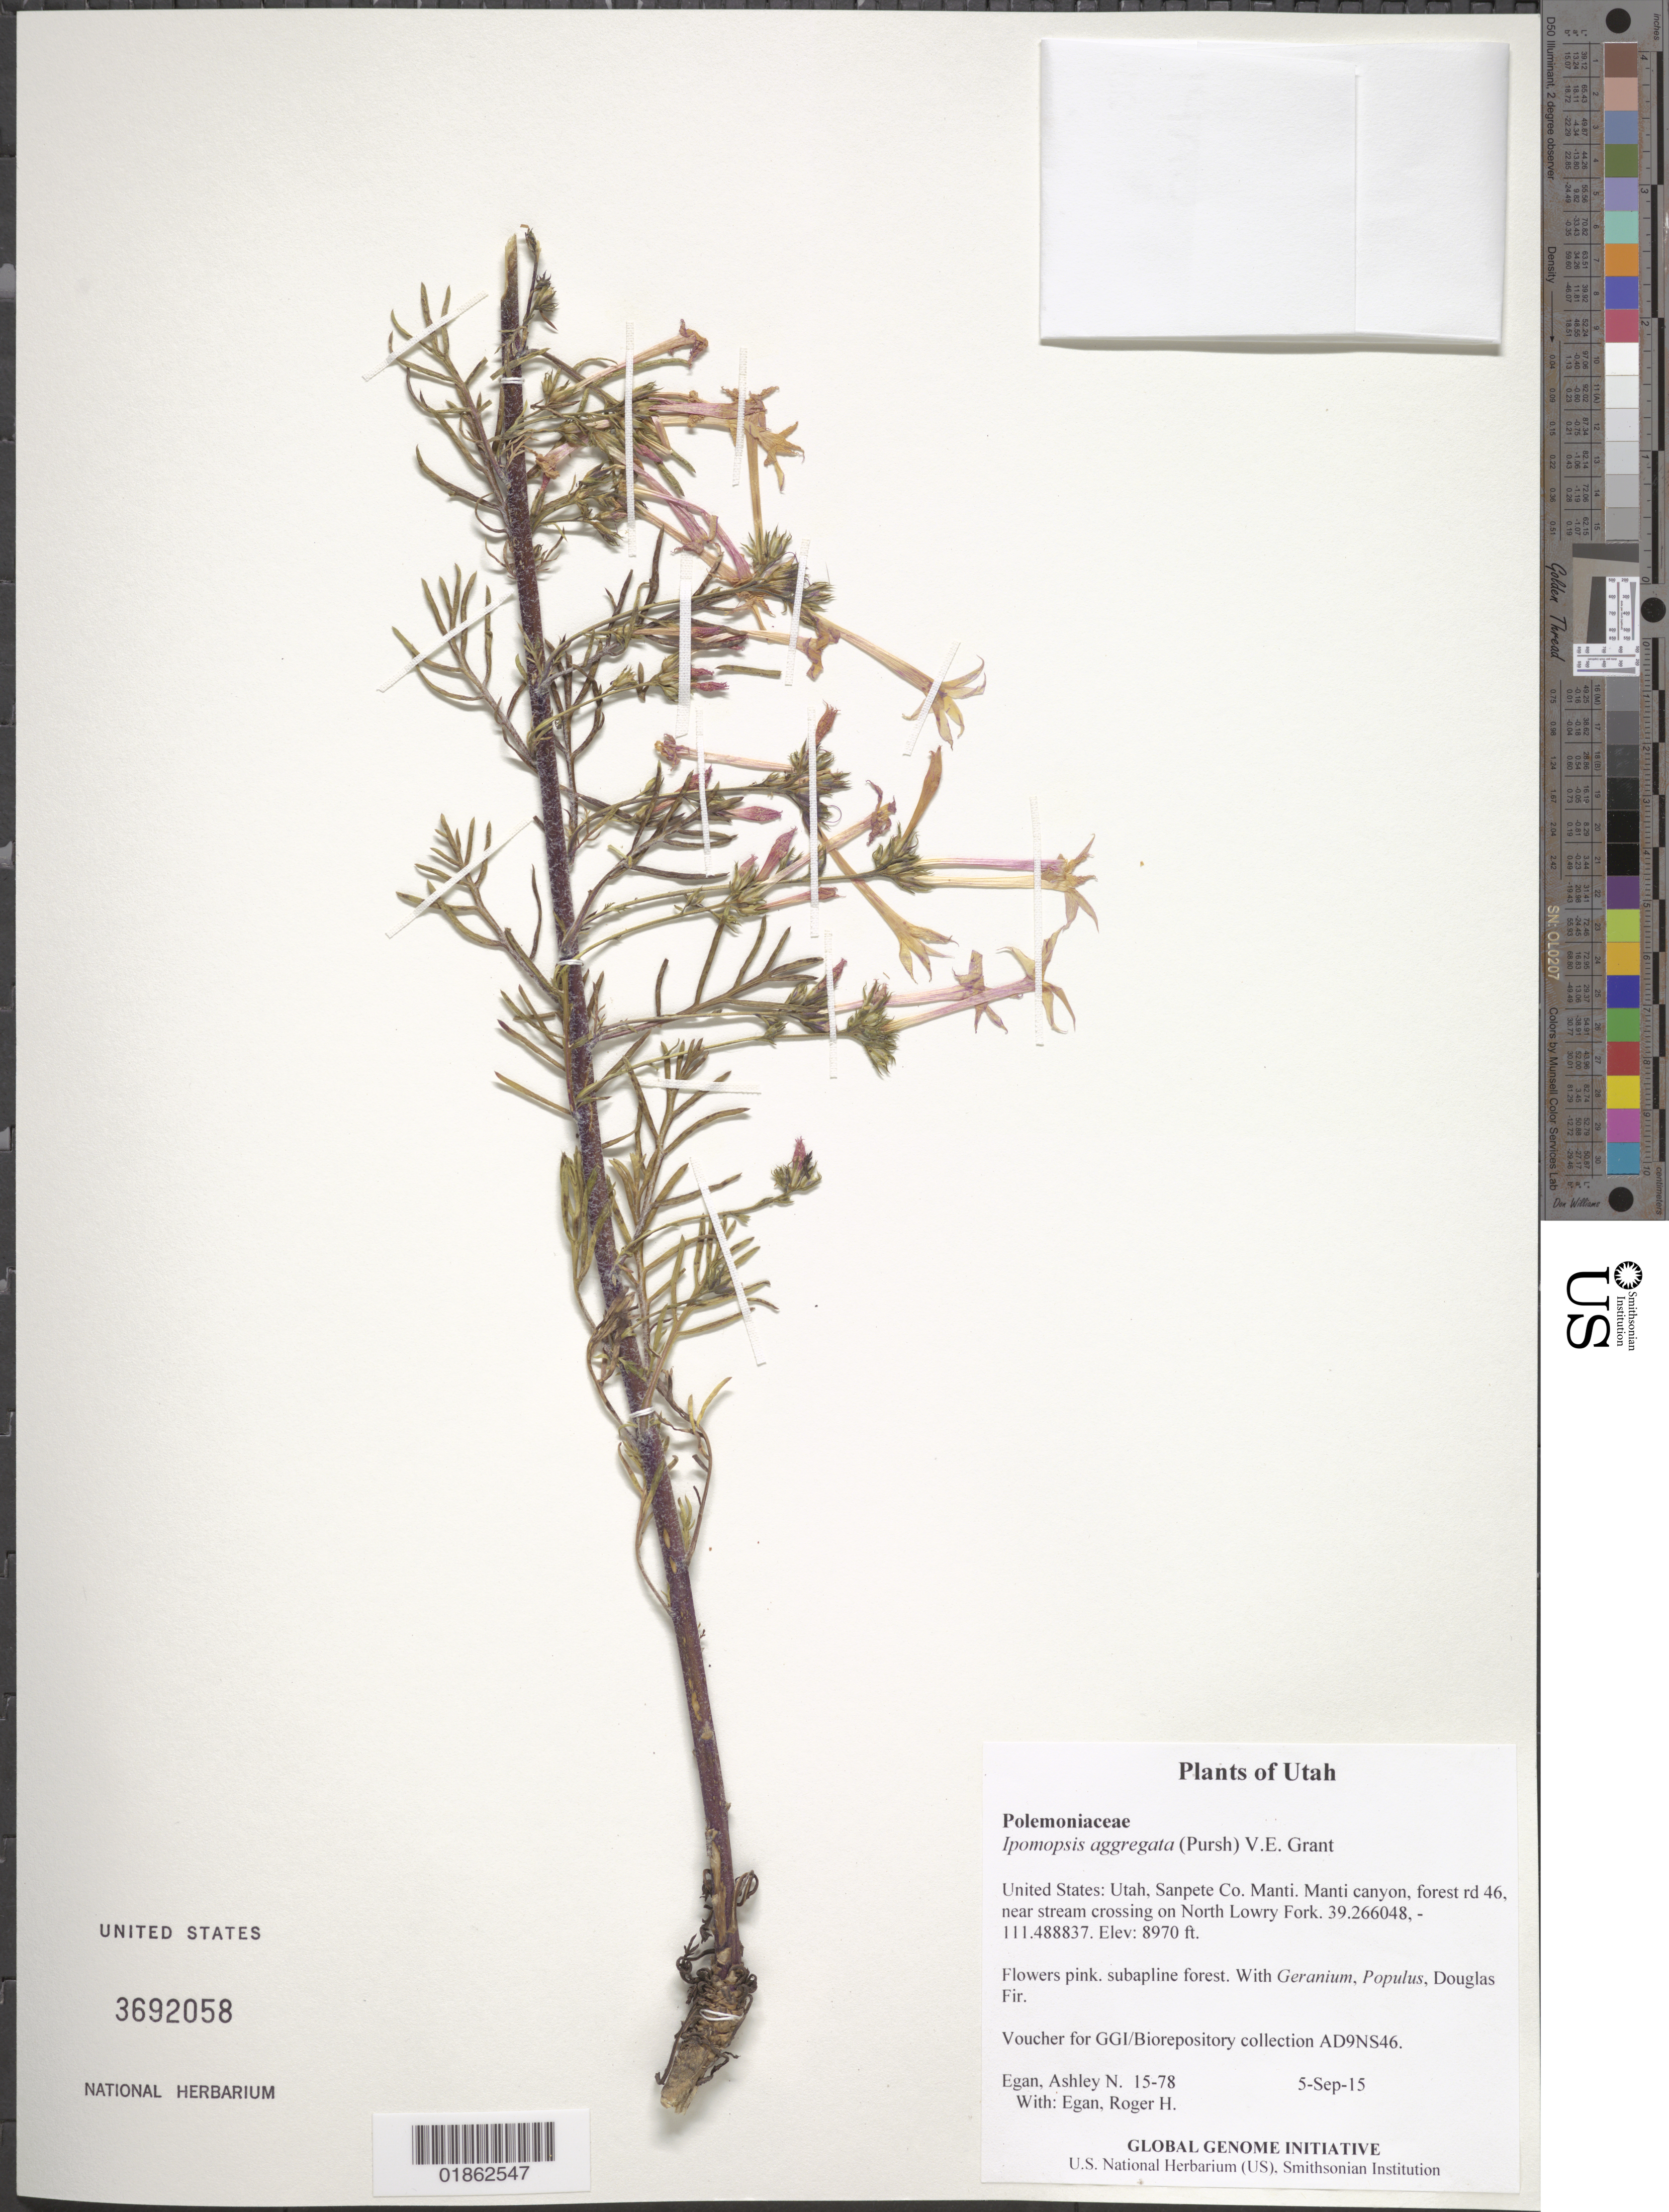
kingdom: Plantae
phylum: Tracheophyta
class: Magnoliopsida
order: Ericales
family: Polemoniaceae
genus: Ipomopsis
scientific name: Ipomopsis aggregata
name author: (Pursh) V.E. Grant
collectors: A. N. Egan & R. H. Egan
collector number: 15-78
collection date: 2015-09-05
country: United States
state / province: Utah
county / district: Sanpete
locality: Manti. Manti canyon, forest rd 46, near stream crossing on North Lowry Fork.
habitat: subapline forest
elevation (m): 2734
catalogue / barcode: US 3692058